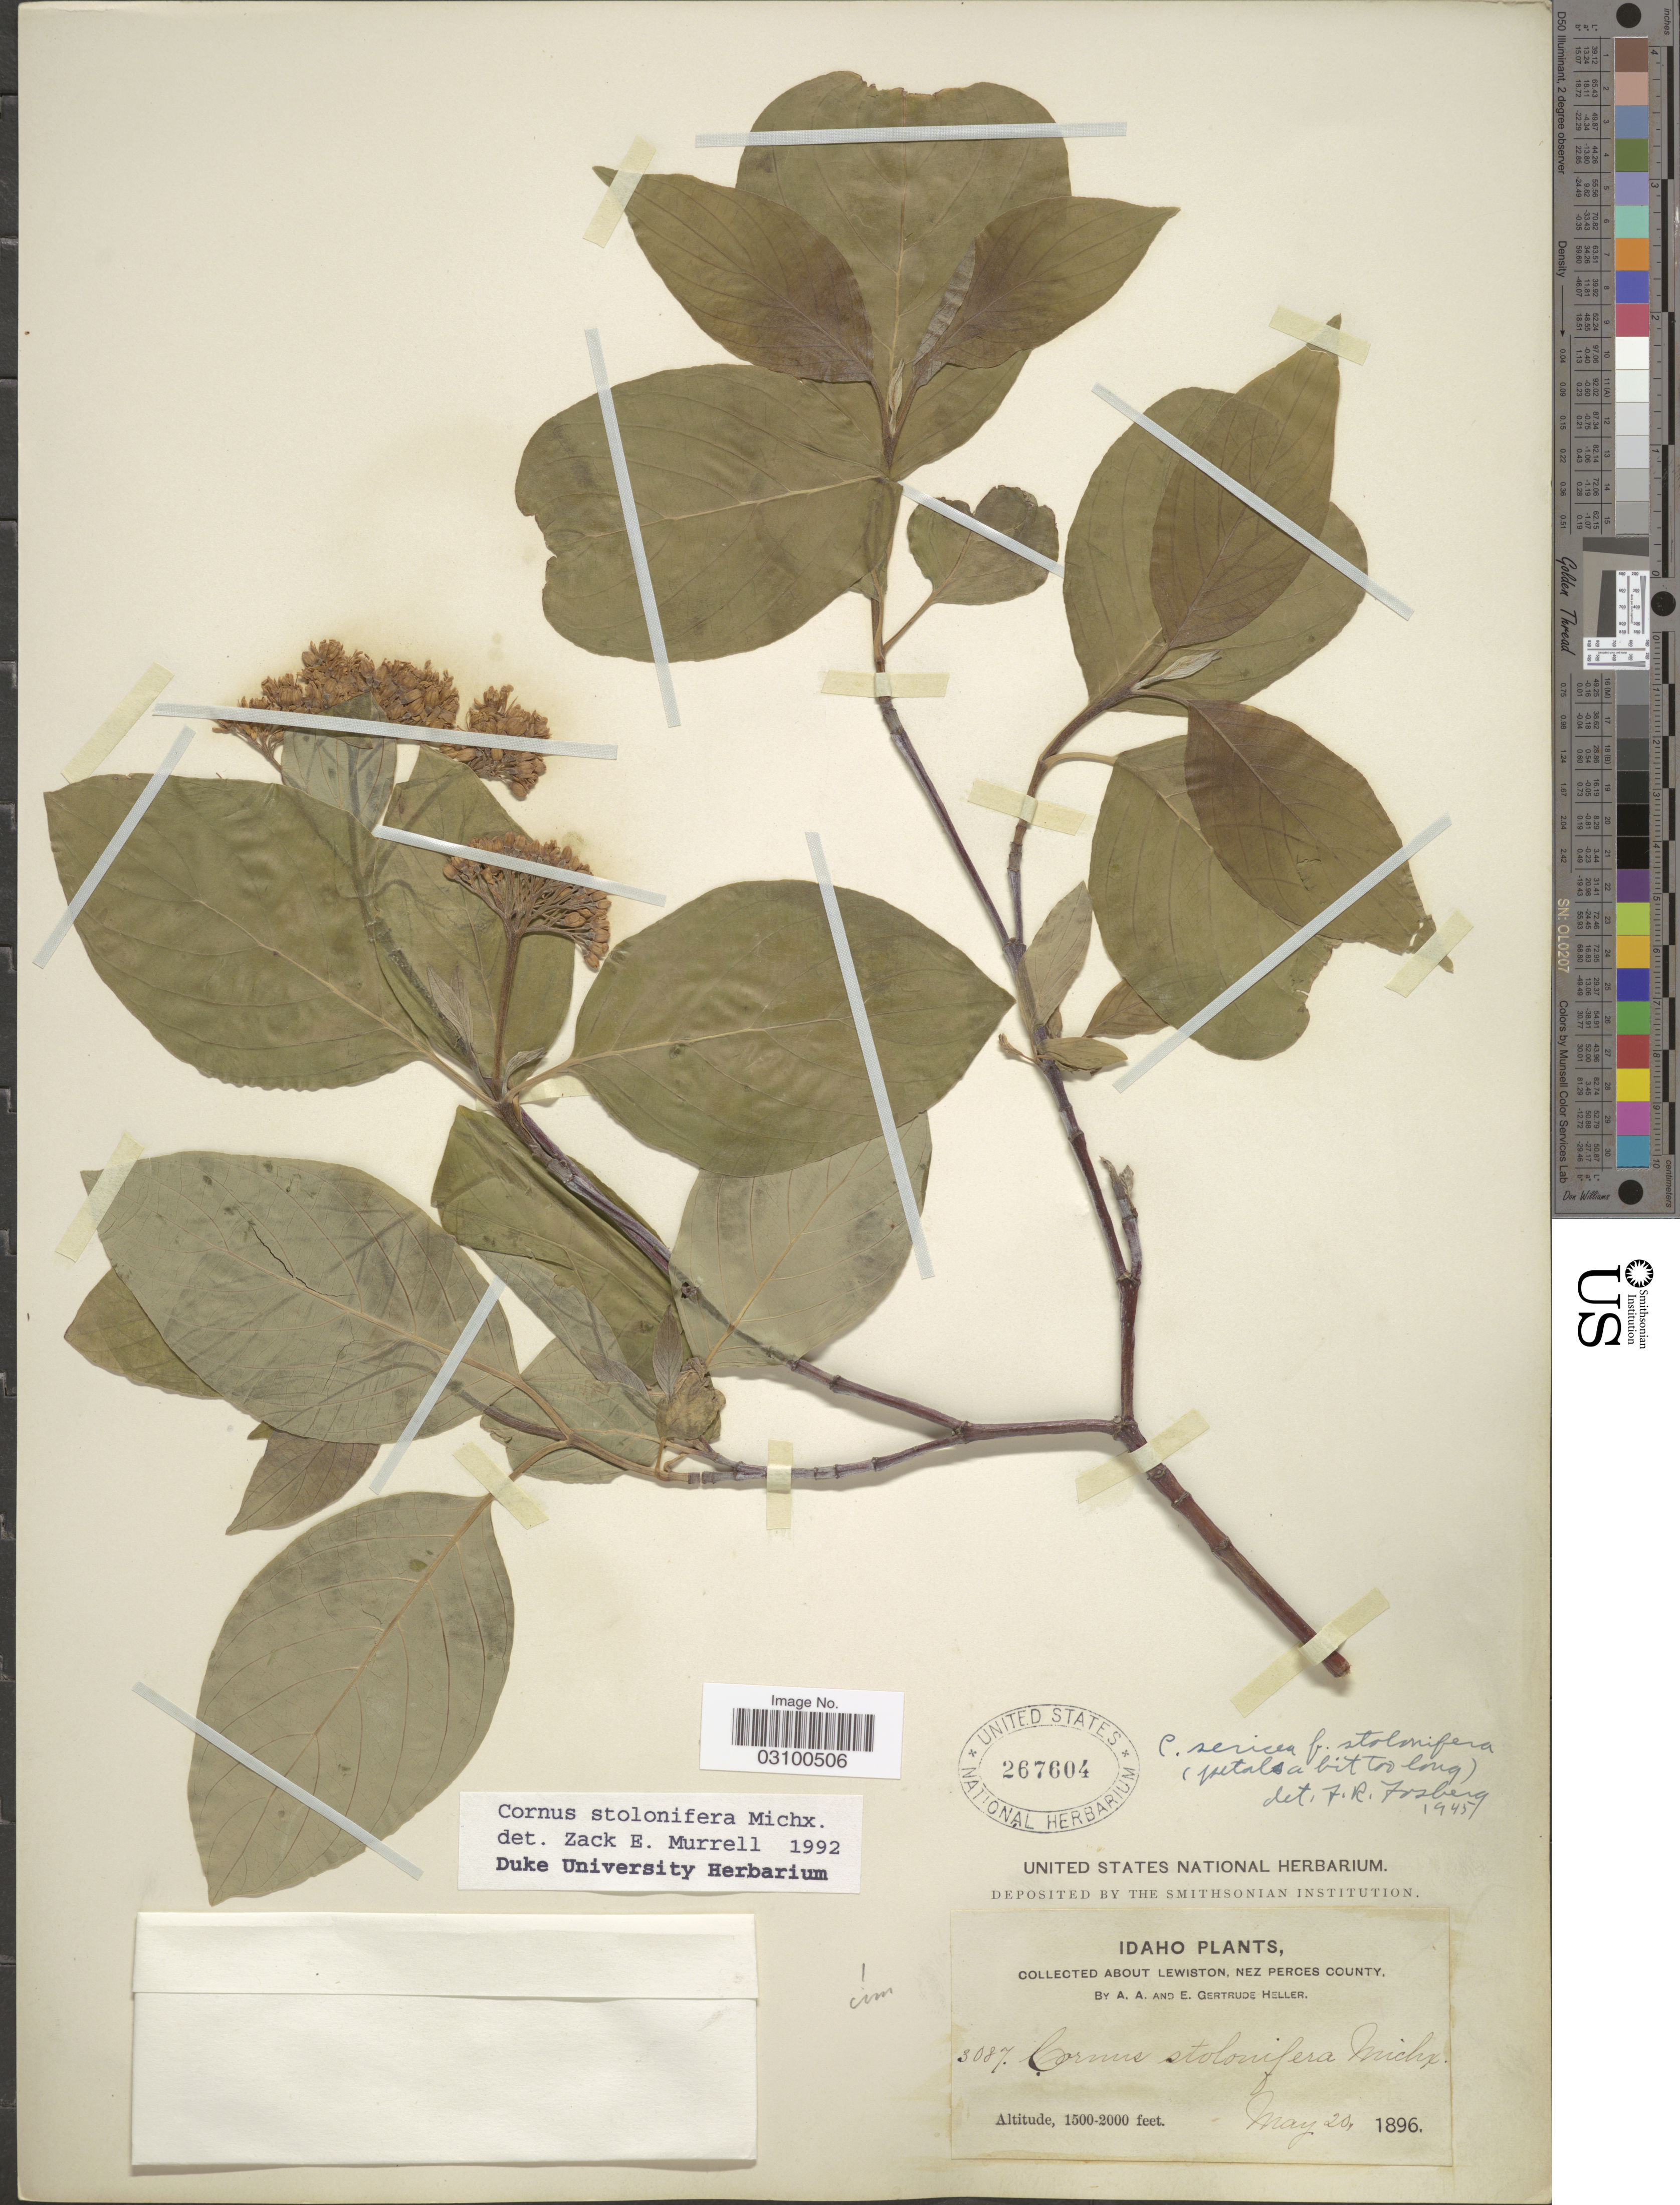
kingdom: Plantae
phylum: Tracheophyta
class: Magnoliopsida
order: Cornales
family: Cornaceae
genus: Cornus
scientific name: Cornus sericea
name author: L.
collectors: A. A. Heller & E. G. Heller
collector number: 3087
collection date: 1896-05-20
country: United States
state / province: Idaho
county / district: Nez Perce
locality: About Lewiston.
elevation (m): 457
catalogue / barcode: US 267604